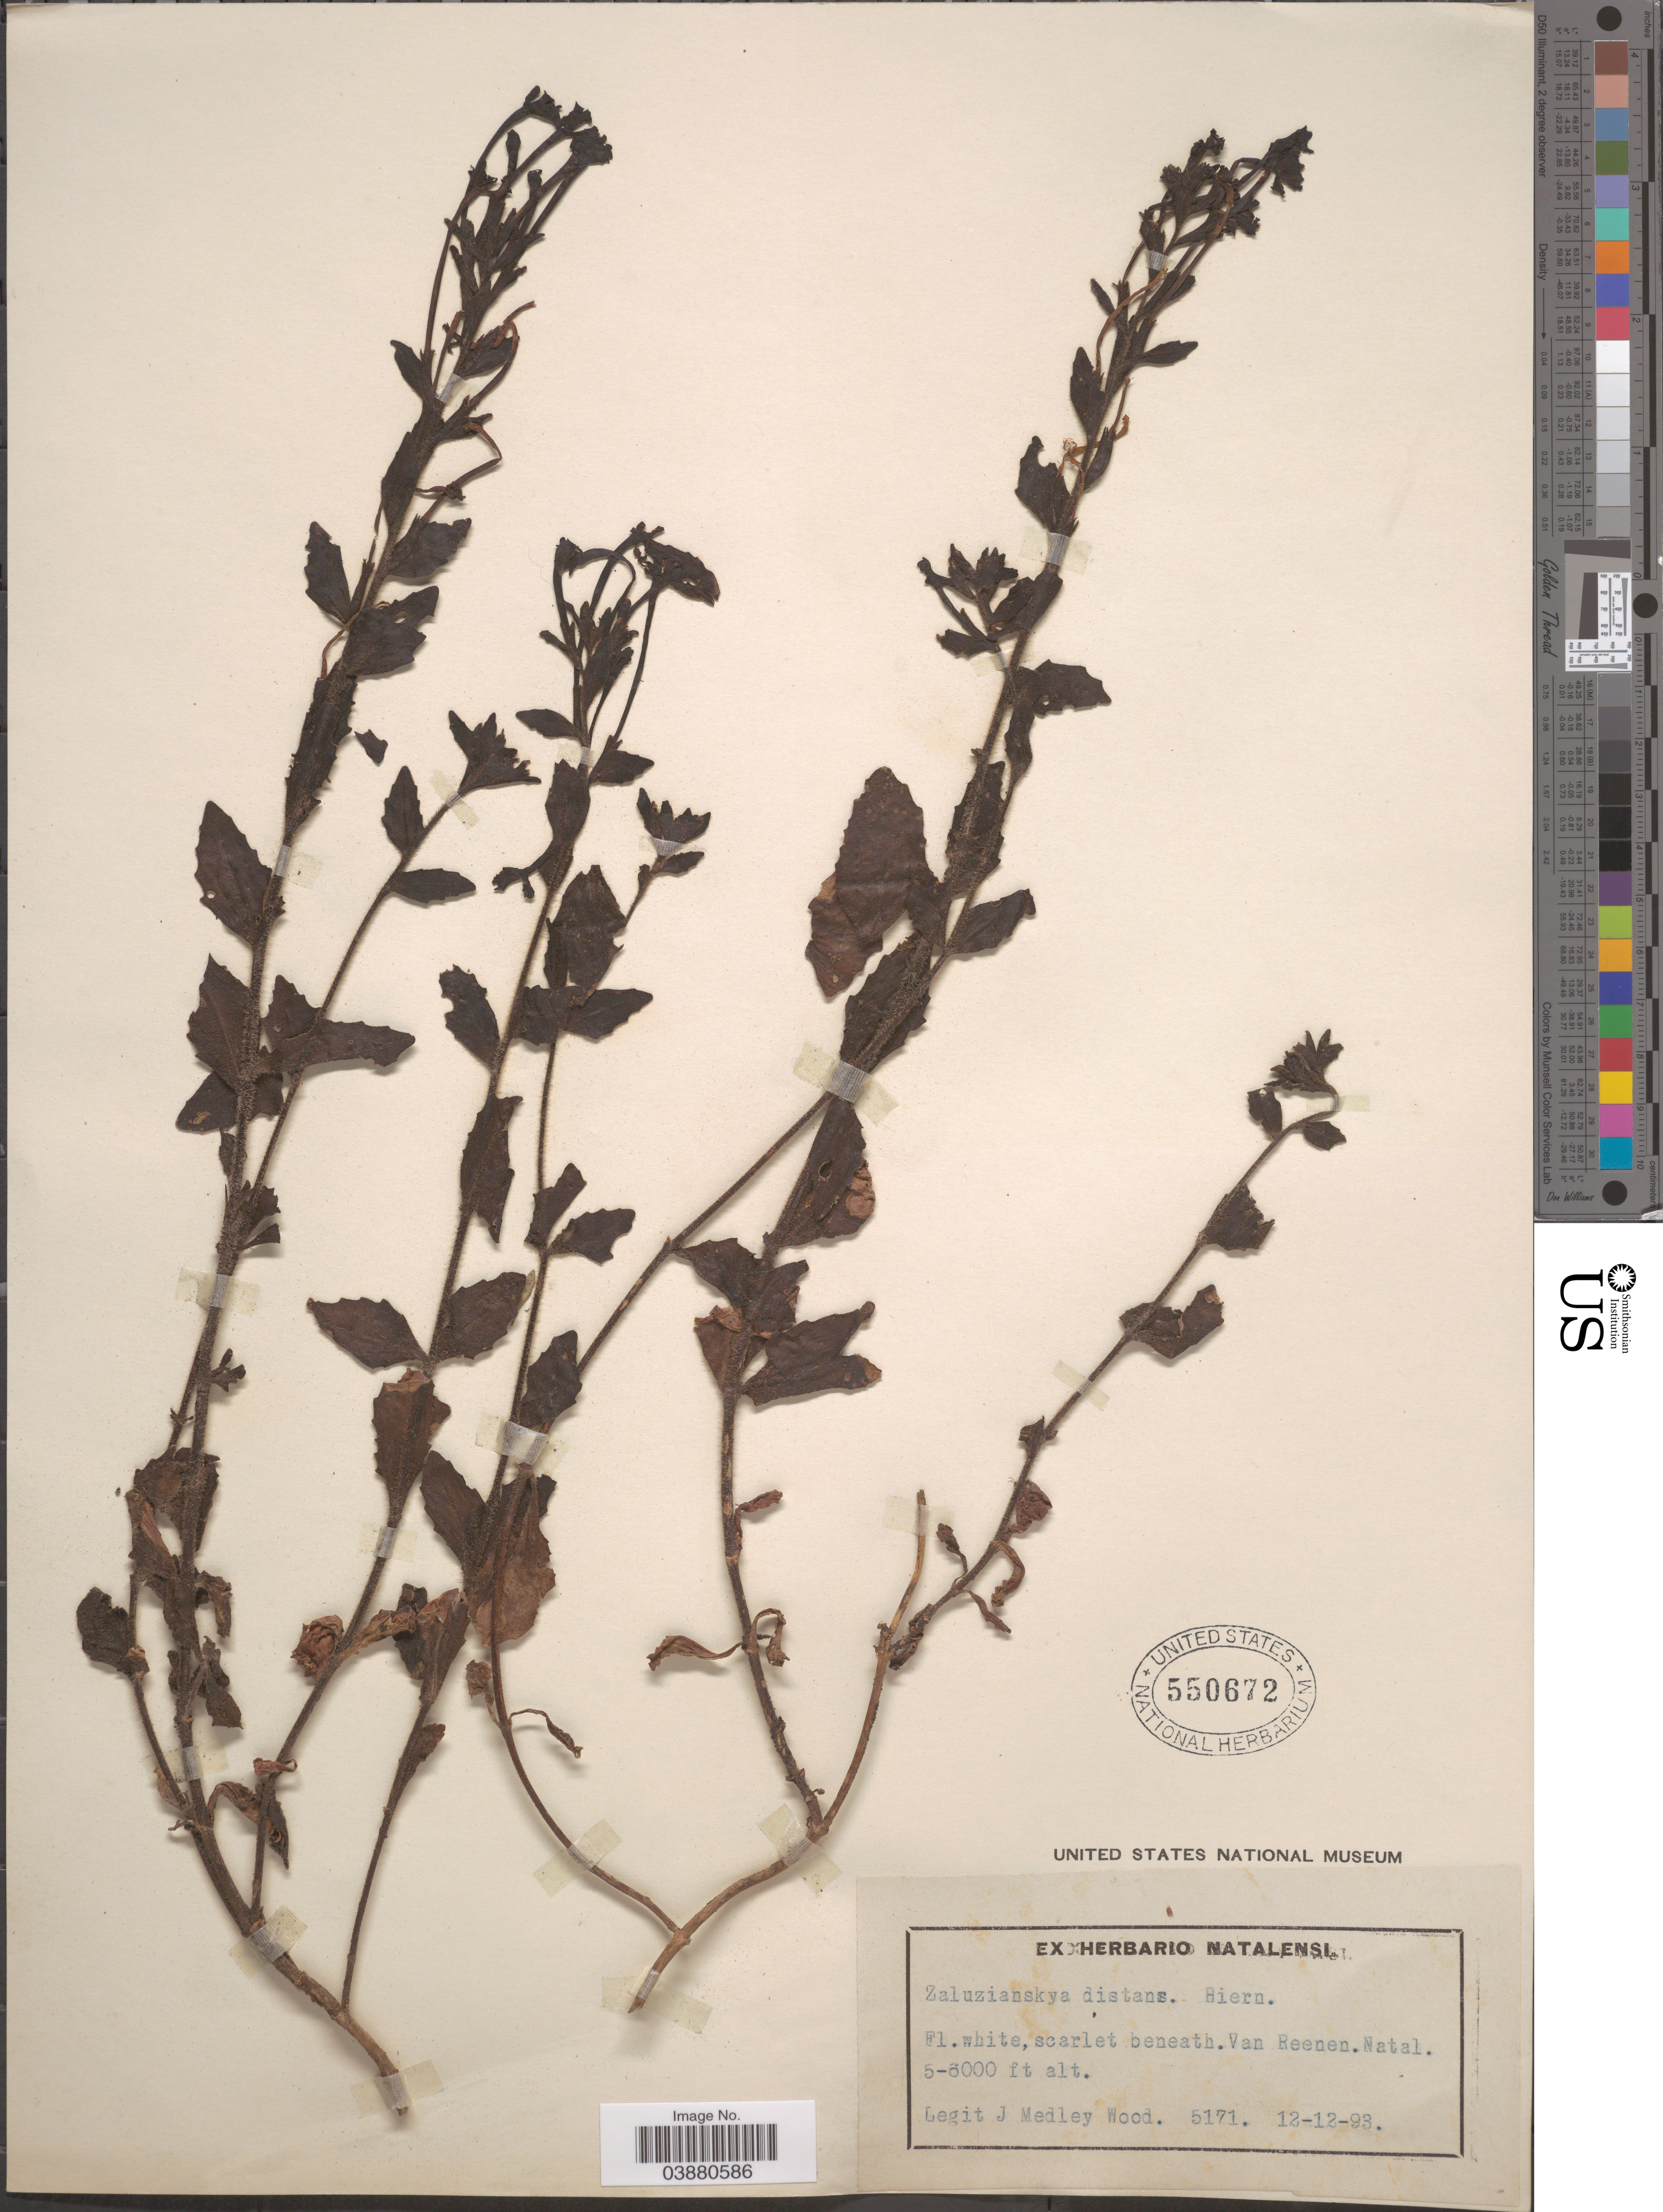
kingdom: Plantae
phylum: Tracheophyta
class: Magnoliopsida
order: Lamiales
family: Scrophulariaceae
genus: Zaluzianskya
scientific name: Zaluzianskya distans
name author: Hiern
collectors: J. Medley Wood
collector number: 5171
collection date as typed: Transcribed d/m/y: 12/12/93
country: South Africa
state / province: KwaZulu-Natal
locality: Van Reenen. Natal.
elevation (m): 1524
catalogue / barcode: US 550672